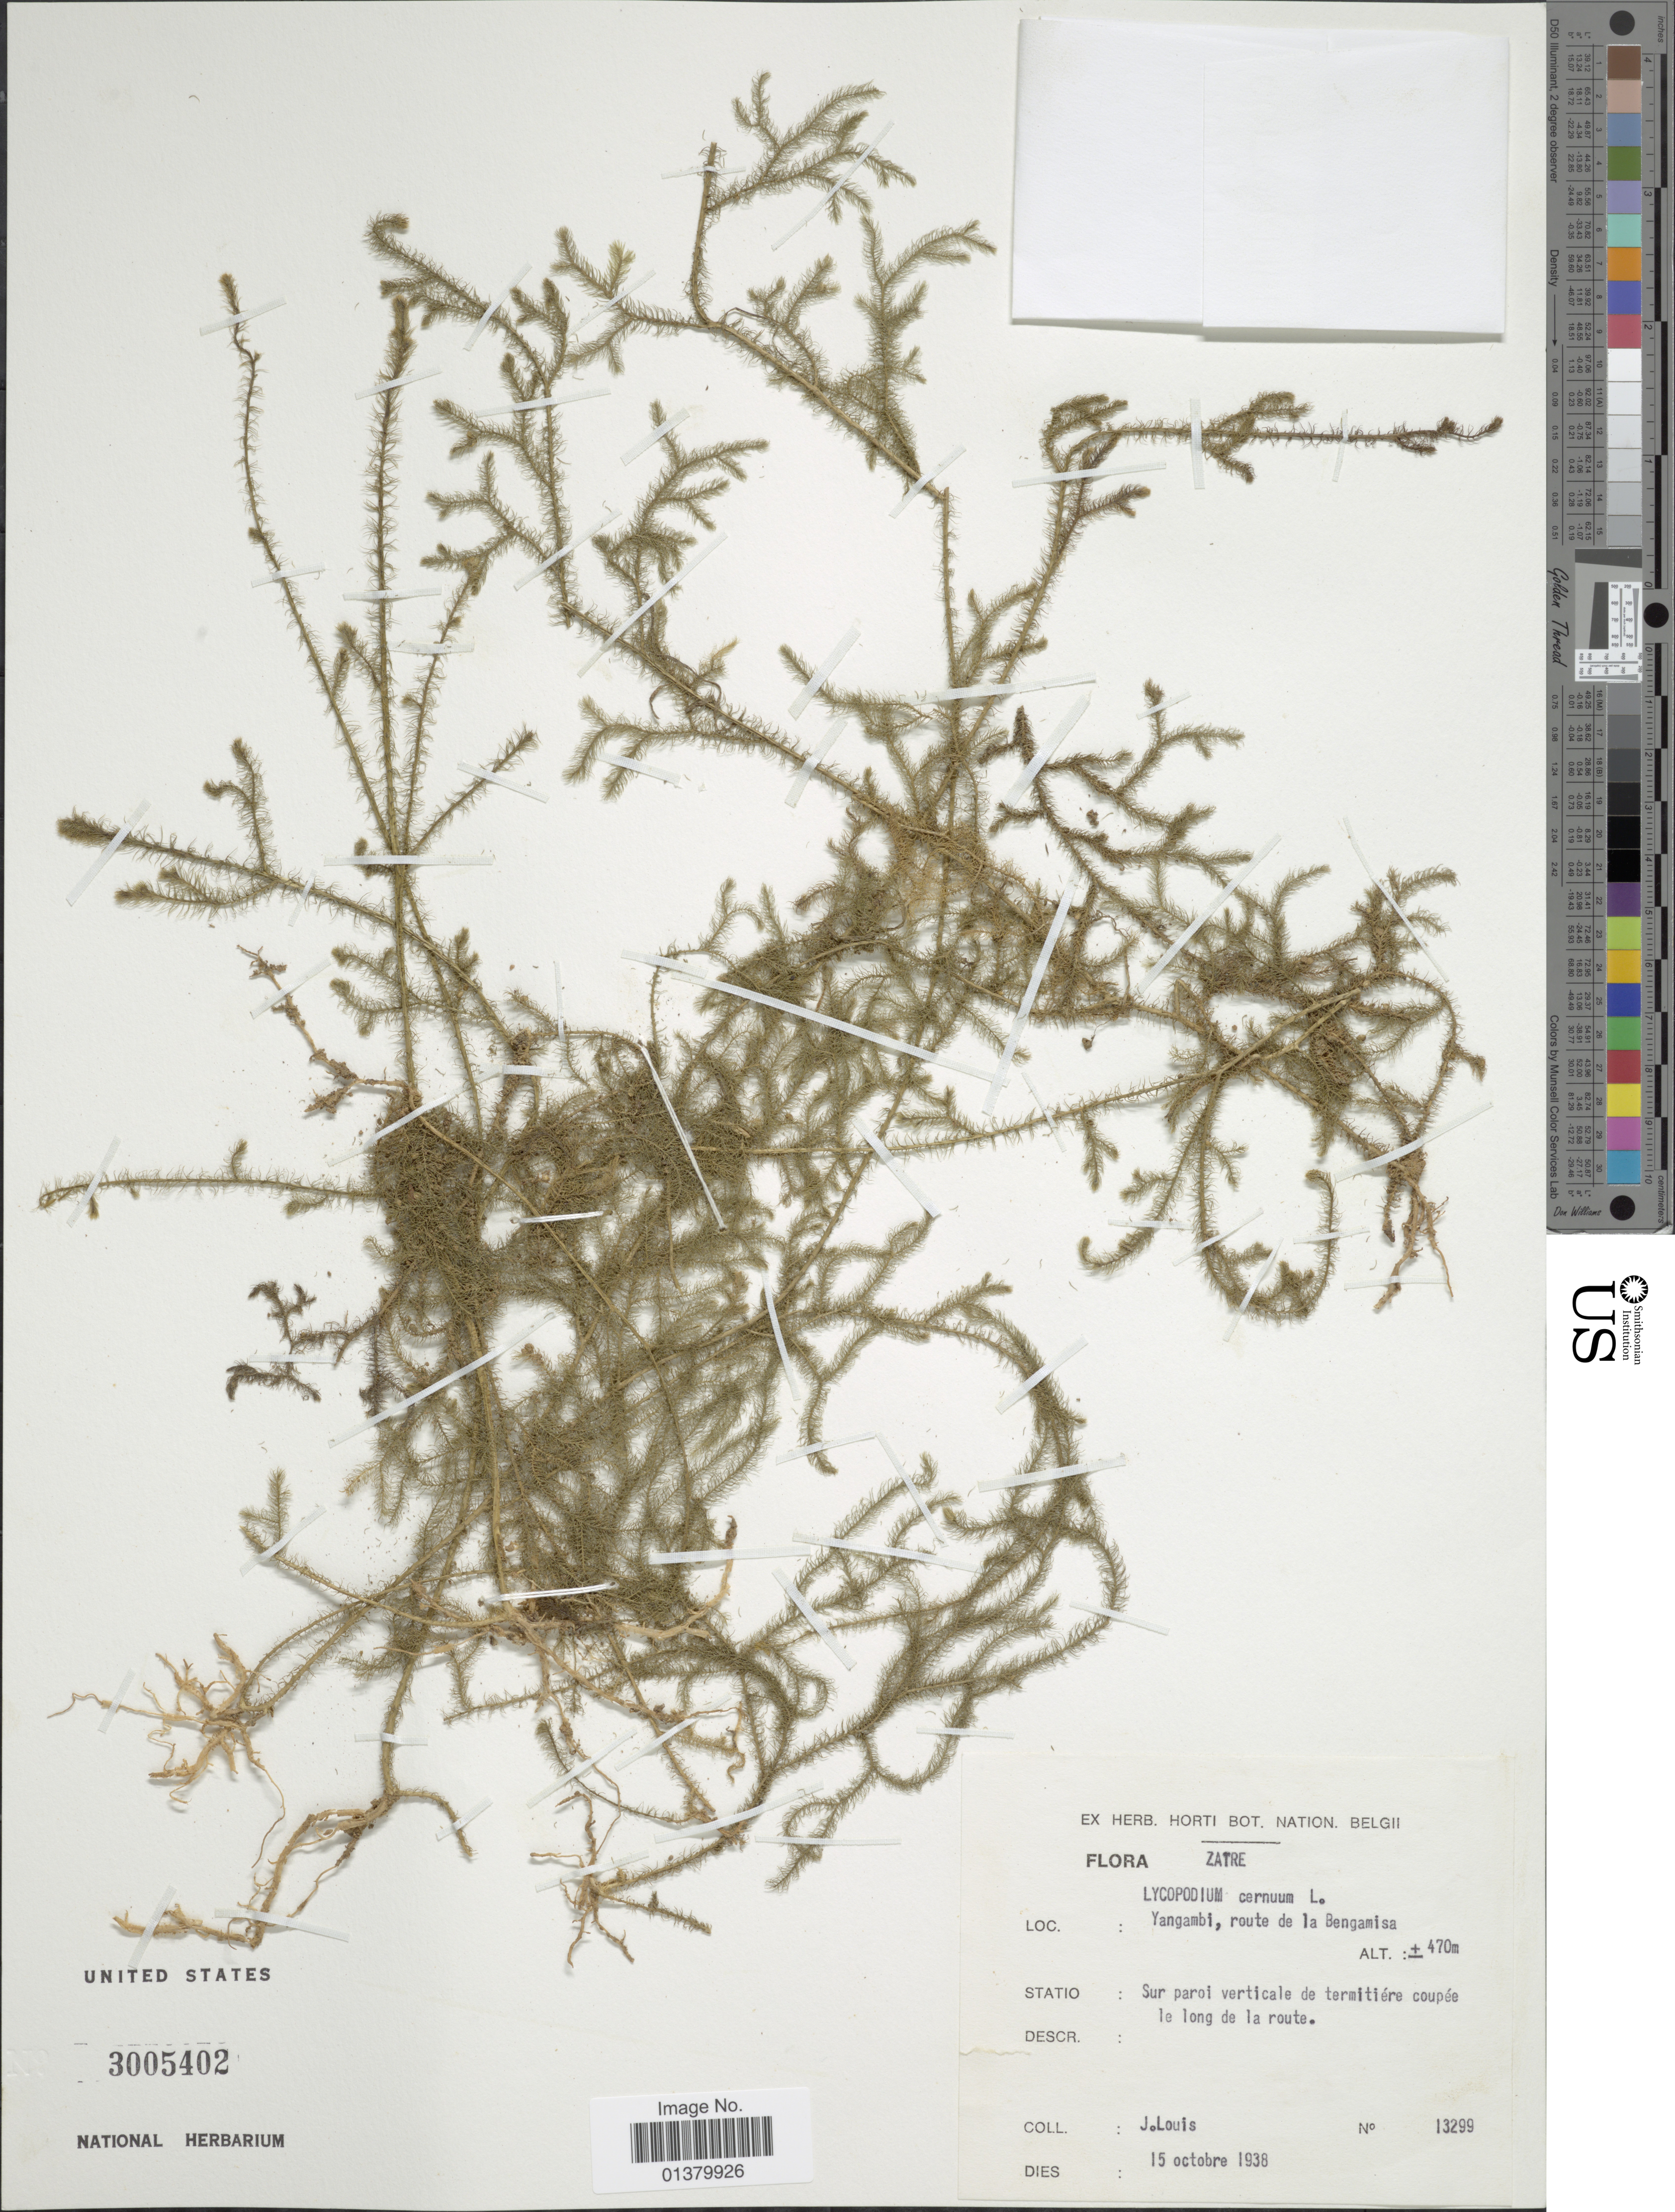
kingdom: Plantae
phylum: Tracheophyta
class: Lycopodiopsida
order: Lycopodiales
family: Lycopodiaceae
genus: Palhinhaea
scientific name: Palhinhaea cernua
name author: (L.) Vasc. & Franco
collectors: J. Louis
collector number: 13299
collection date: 1938-10-15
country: Congo, Democratic Republic of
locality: Zaïre, Yangambi, route de la Bongamisa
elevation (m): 470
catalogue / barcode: US 3005402